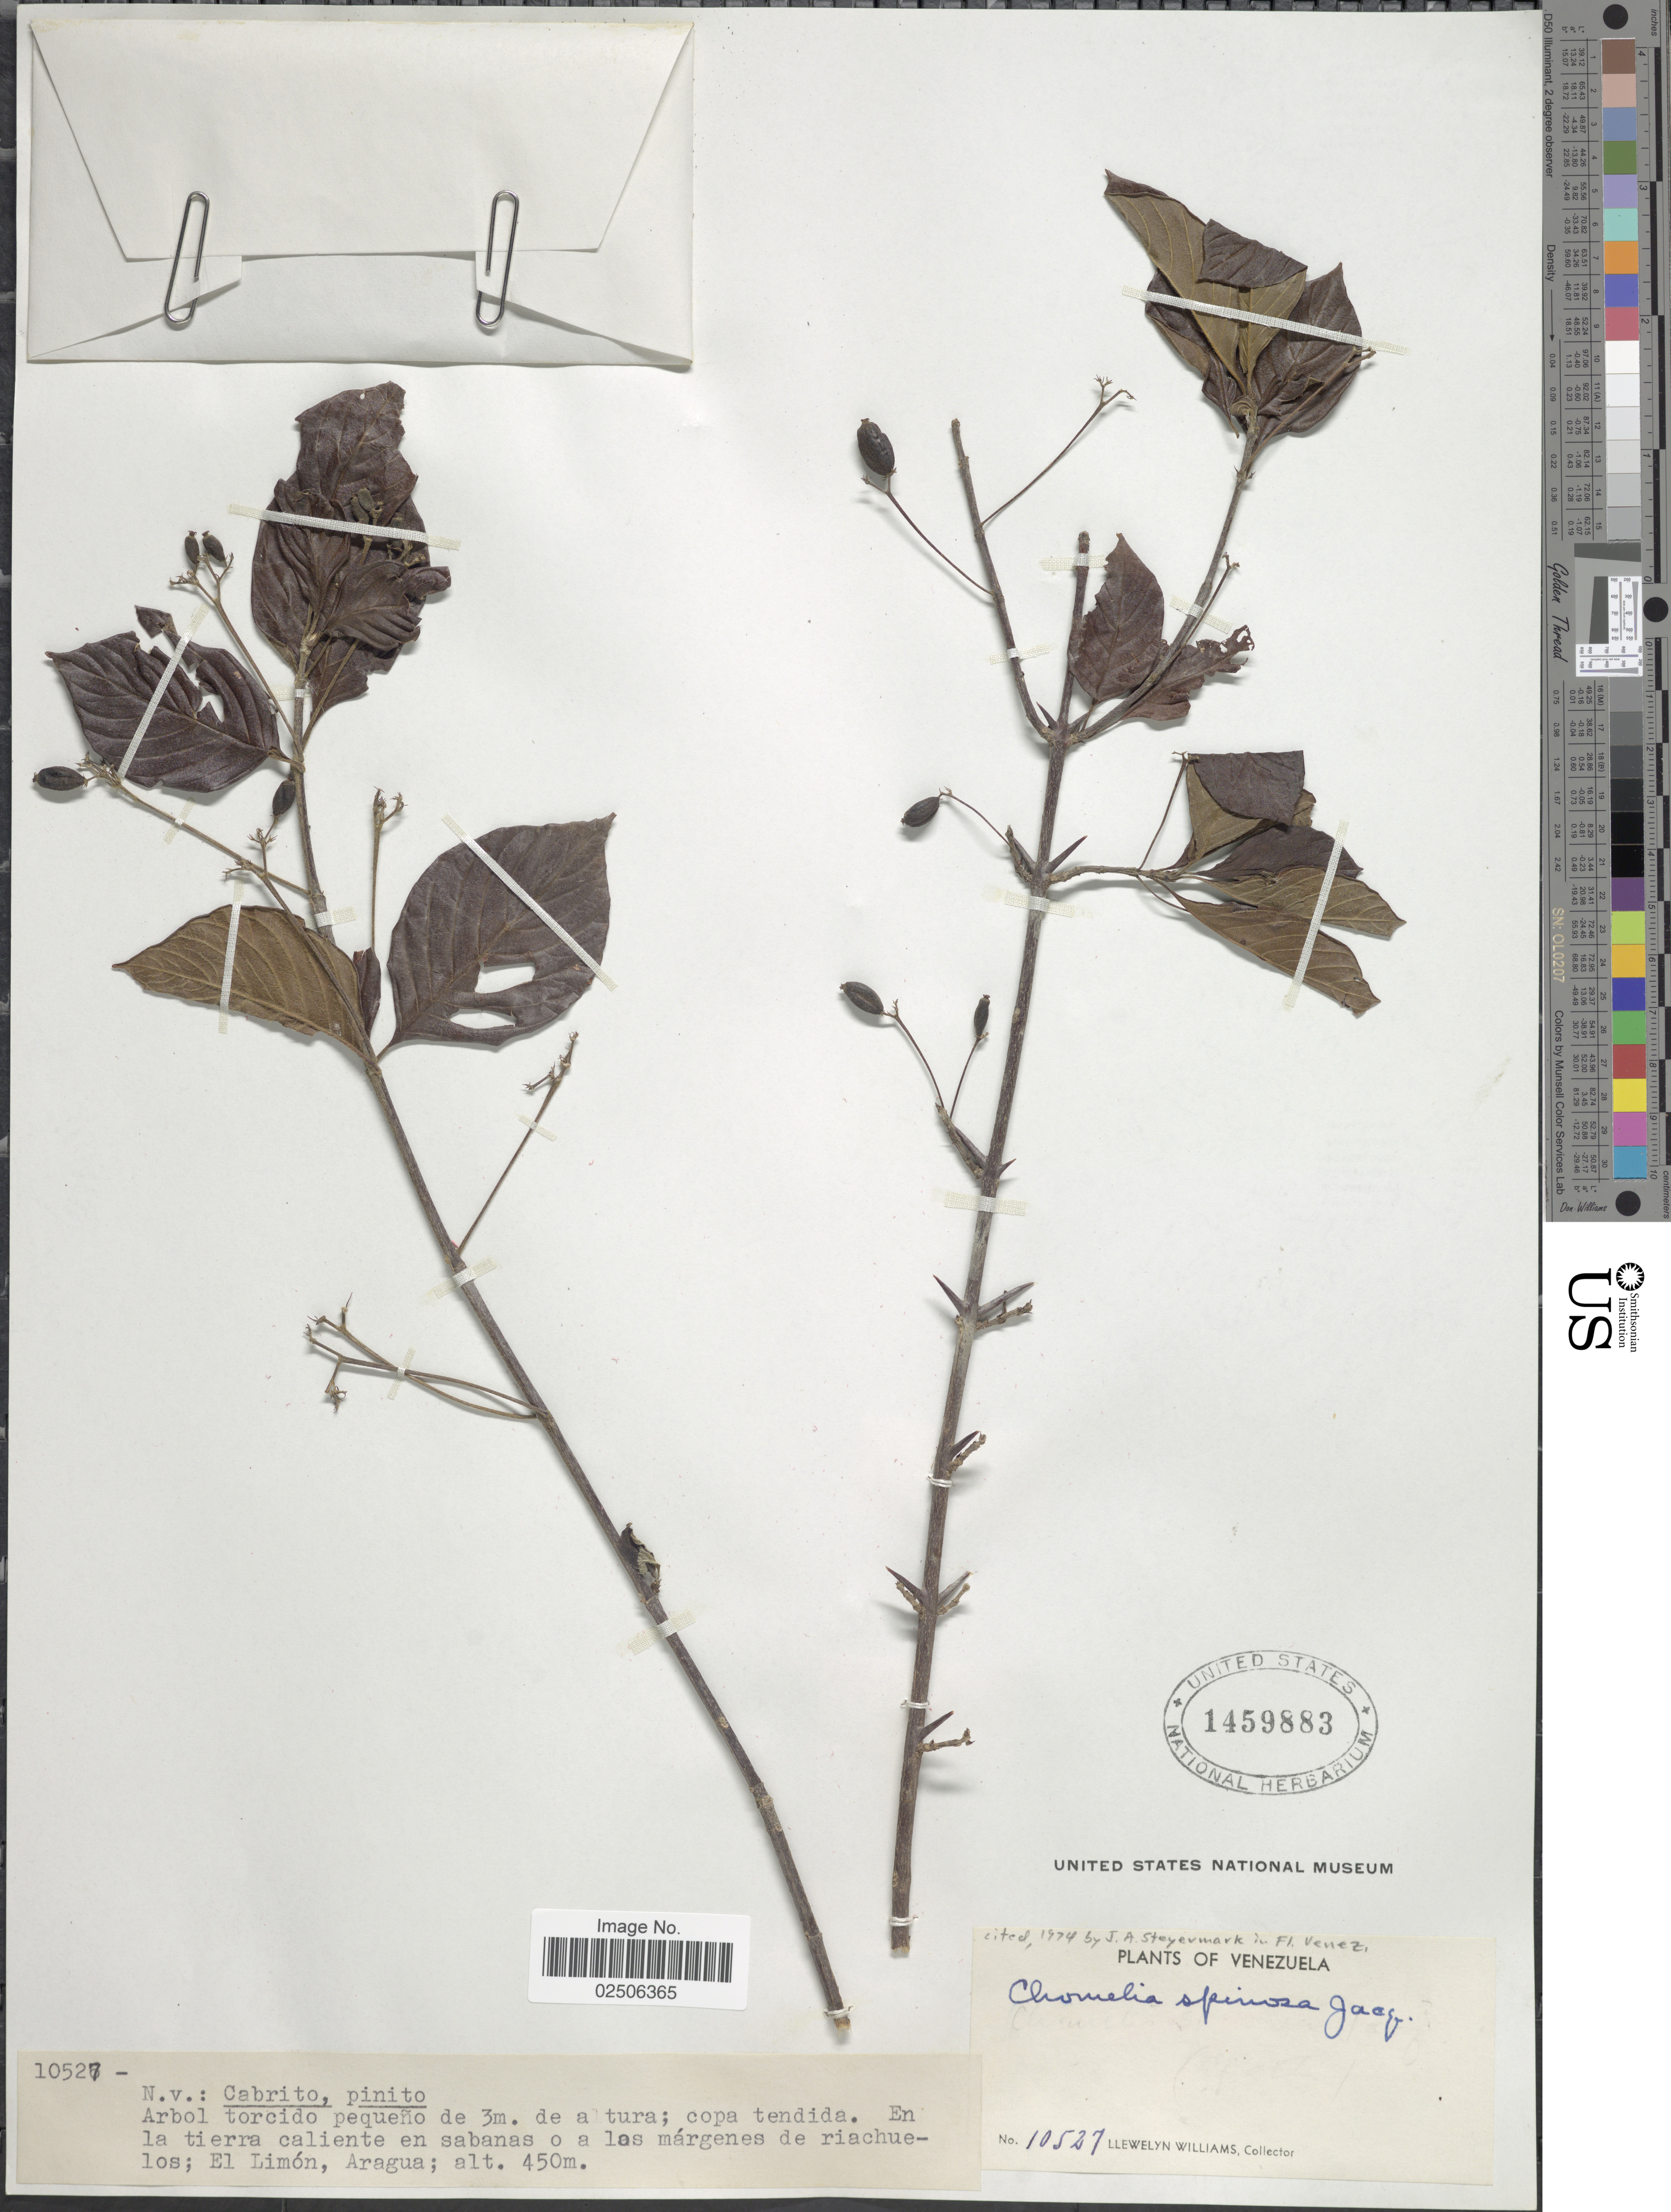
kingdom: Plantae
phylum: Tracheophyta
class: Magnoliopsida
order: Gentianales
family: Rubiaceae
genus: Chomelia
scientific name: Chomelia spinosa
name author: Jacq.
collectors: Ll. Williams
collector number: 10527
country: Venezuela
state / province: Aragua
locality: En la tierra caliente en sabanas o a las margenes de riachuelos; El Limon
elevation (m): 450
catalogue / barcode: US 1459883